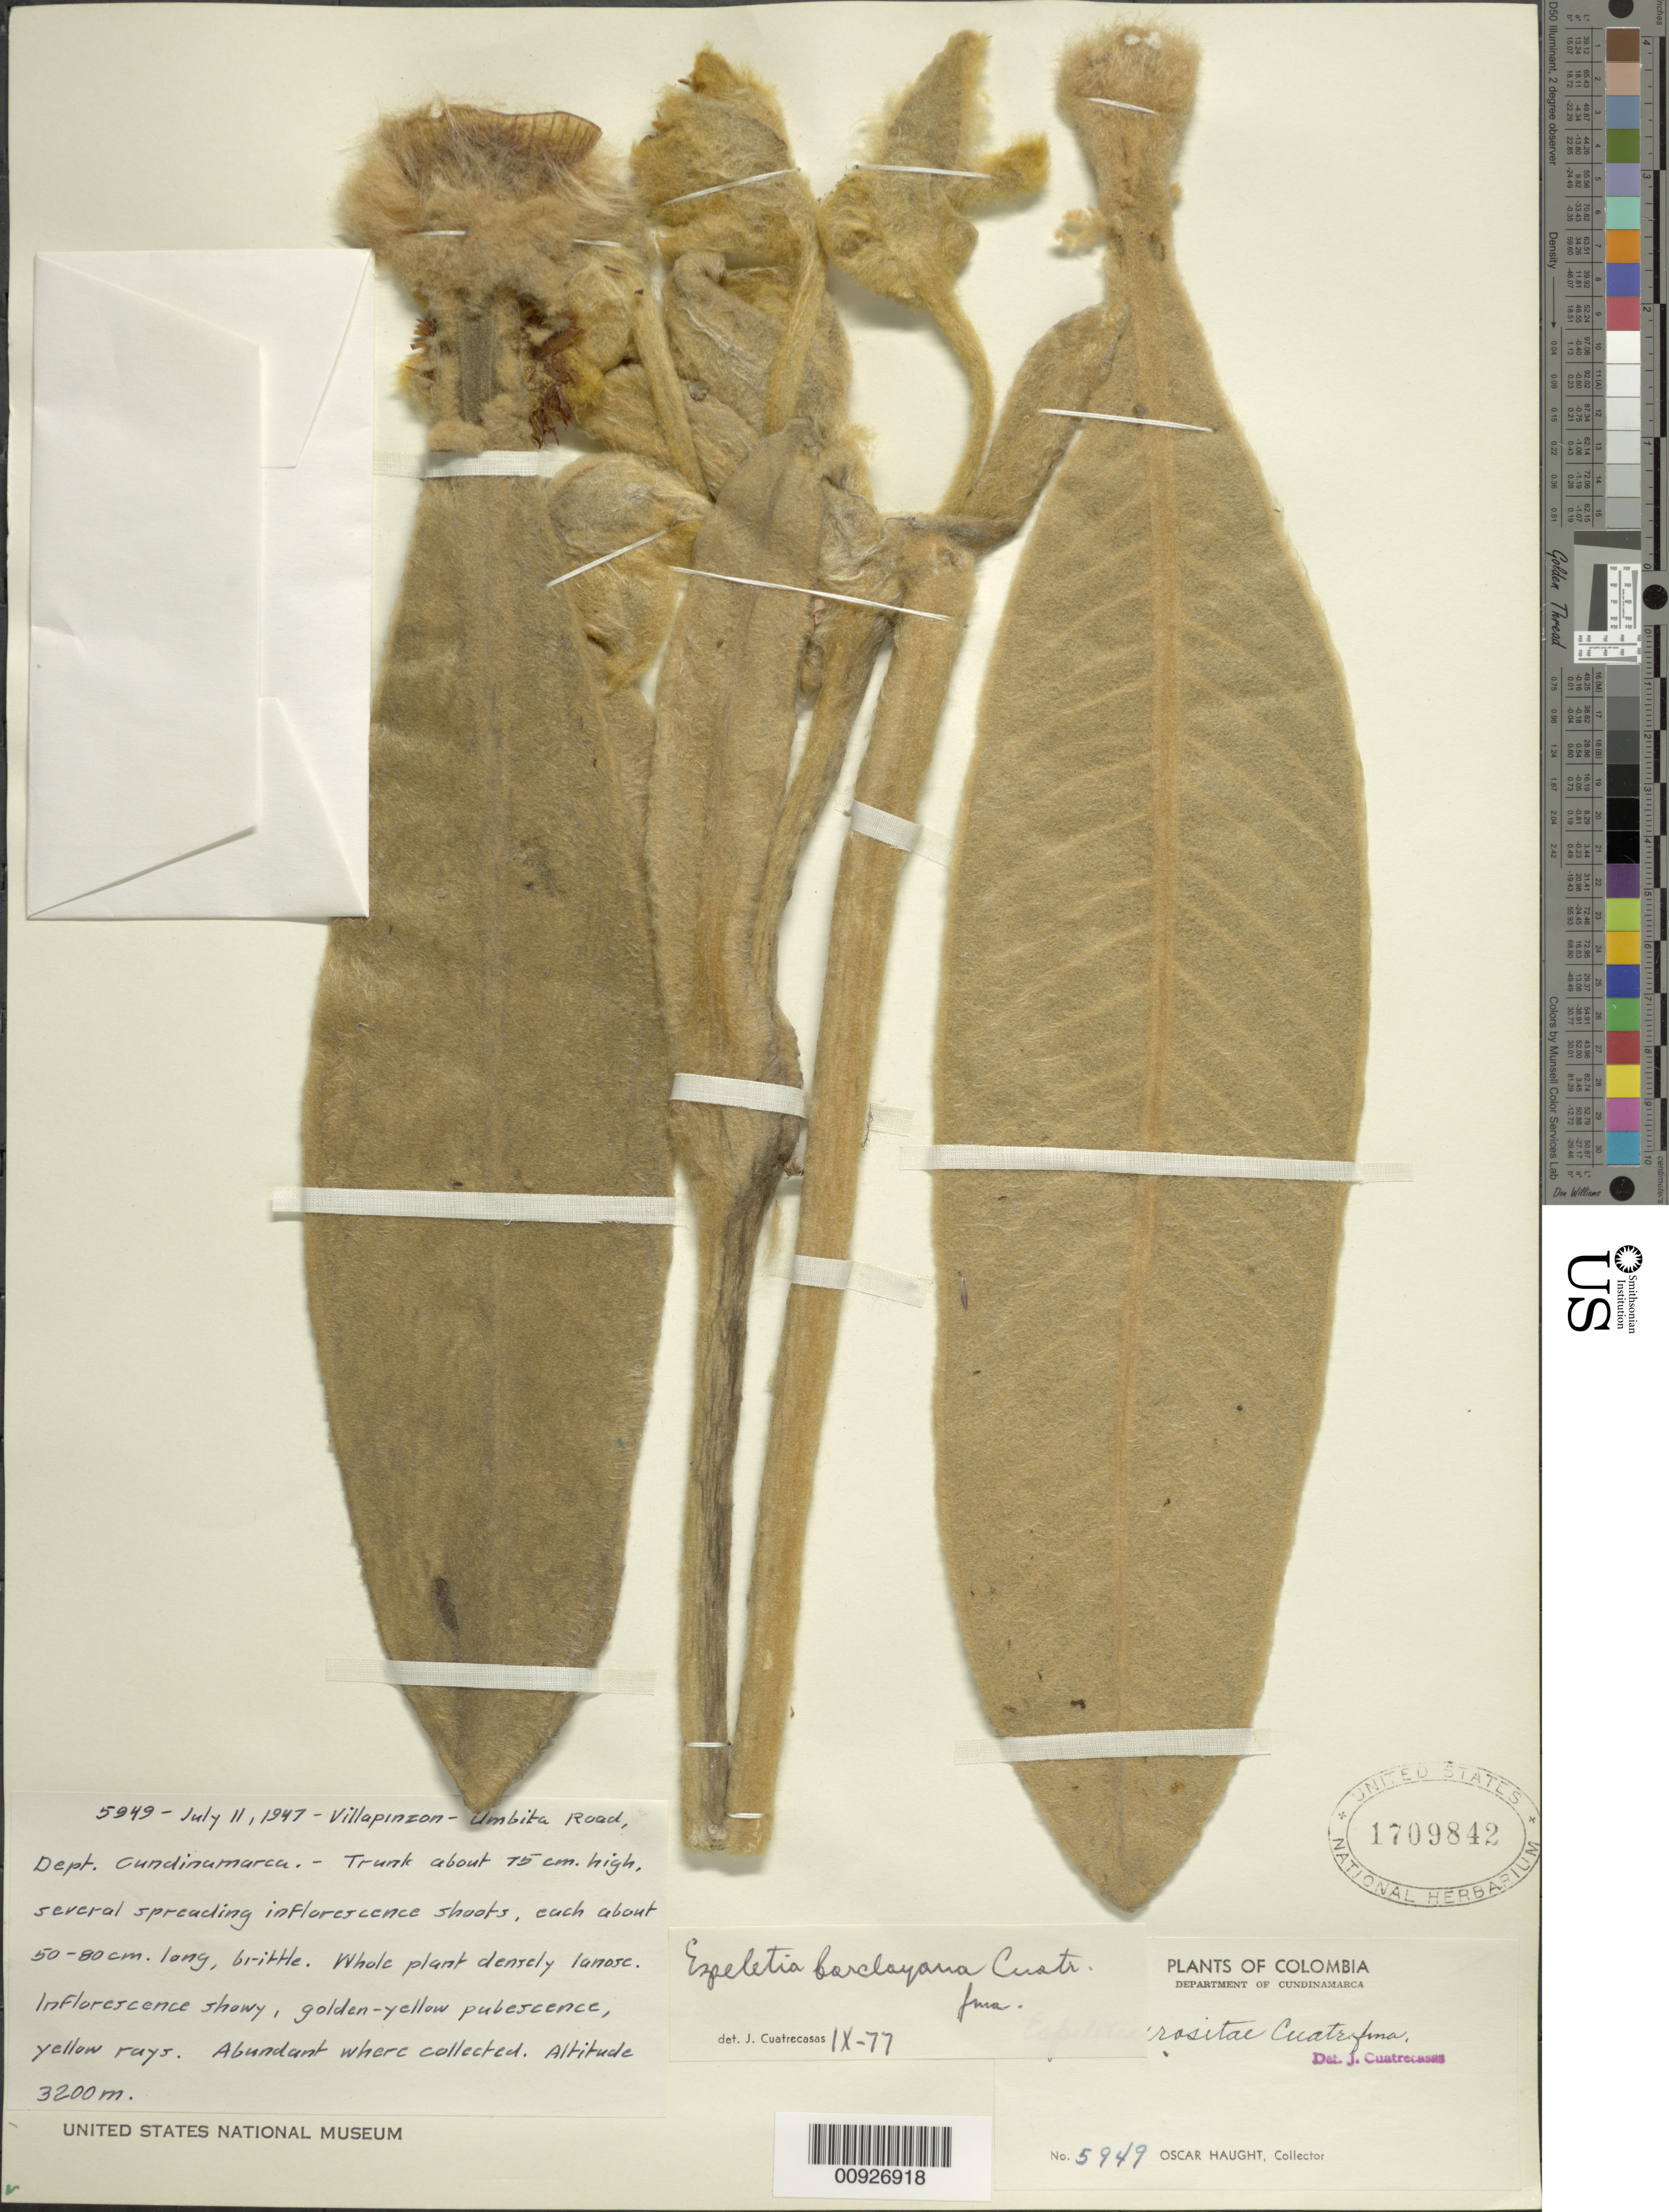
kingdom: Plantae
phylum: Tracheophyta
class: Magnoliopsida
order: Asterales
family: Asteraceae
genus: Espeletia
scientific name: Espeletia barclayana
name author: Cuatrec.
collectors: O. Haught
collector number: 5949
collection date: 1947-07-11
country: Colombia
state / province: Cundinamarca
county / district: Villapinzon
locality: Umbita road.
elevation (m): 3200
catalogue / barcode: US 1709842